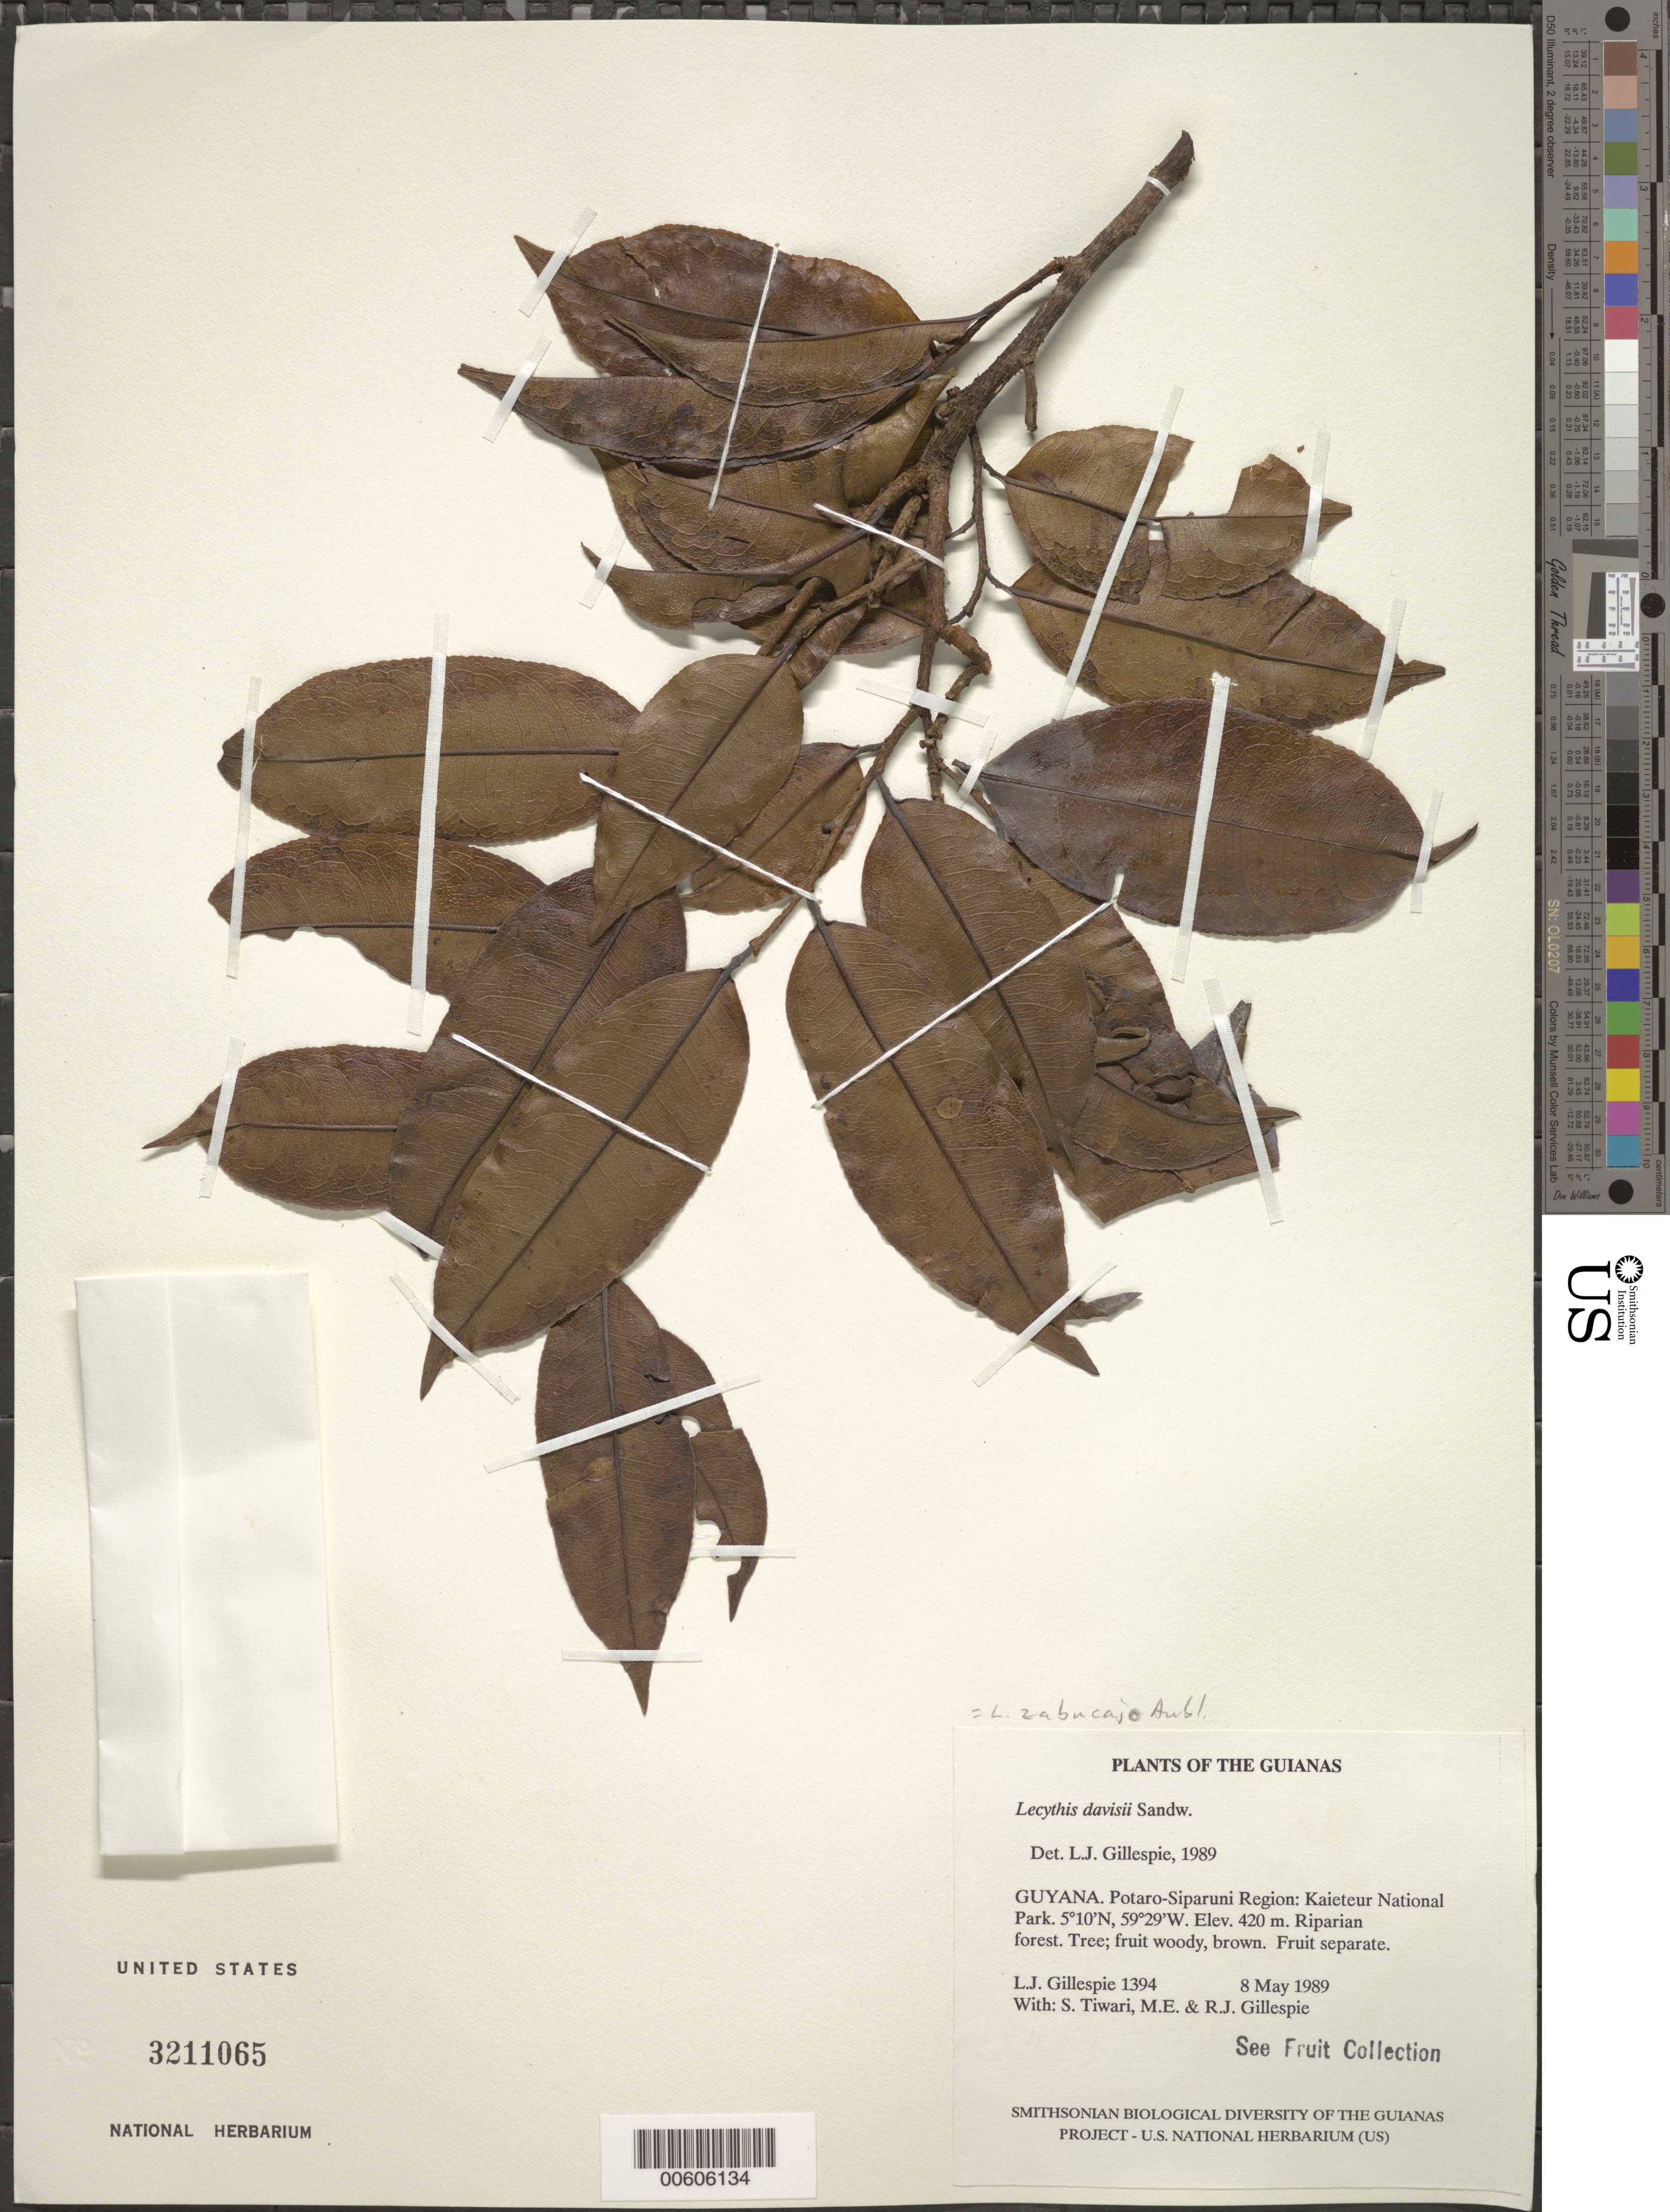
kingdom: Plantae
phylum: Tracheophyta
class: Magnoliopsida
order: Ericales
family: Lecythidaceae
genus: Lecythis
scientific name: Lecythis zabucajo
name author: Aubl.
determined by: Gillespie, L. J.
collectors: L. J. Gillespie, S. Tiwari, M. Gillespie & R. Gillespie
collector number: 1394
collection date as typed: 8 May 1989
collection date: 1989-05-08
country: Guyana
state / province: Potaro-Siparuni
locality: Kaieteur National Park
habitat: Riparian forest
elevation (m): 420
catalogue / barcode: US 3211065